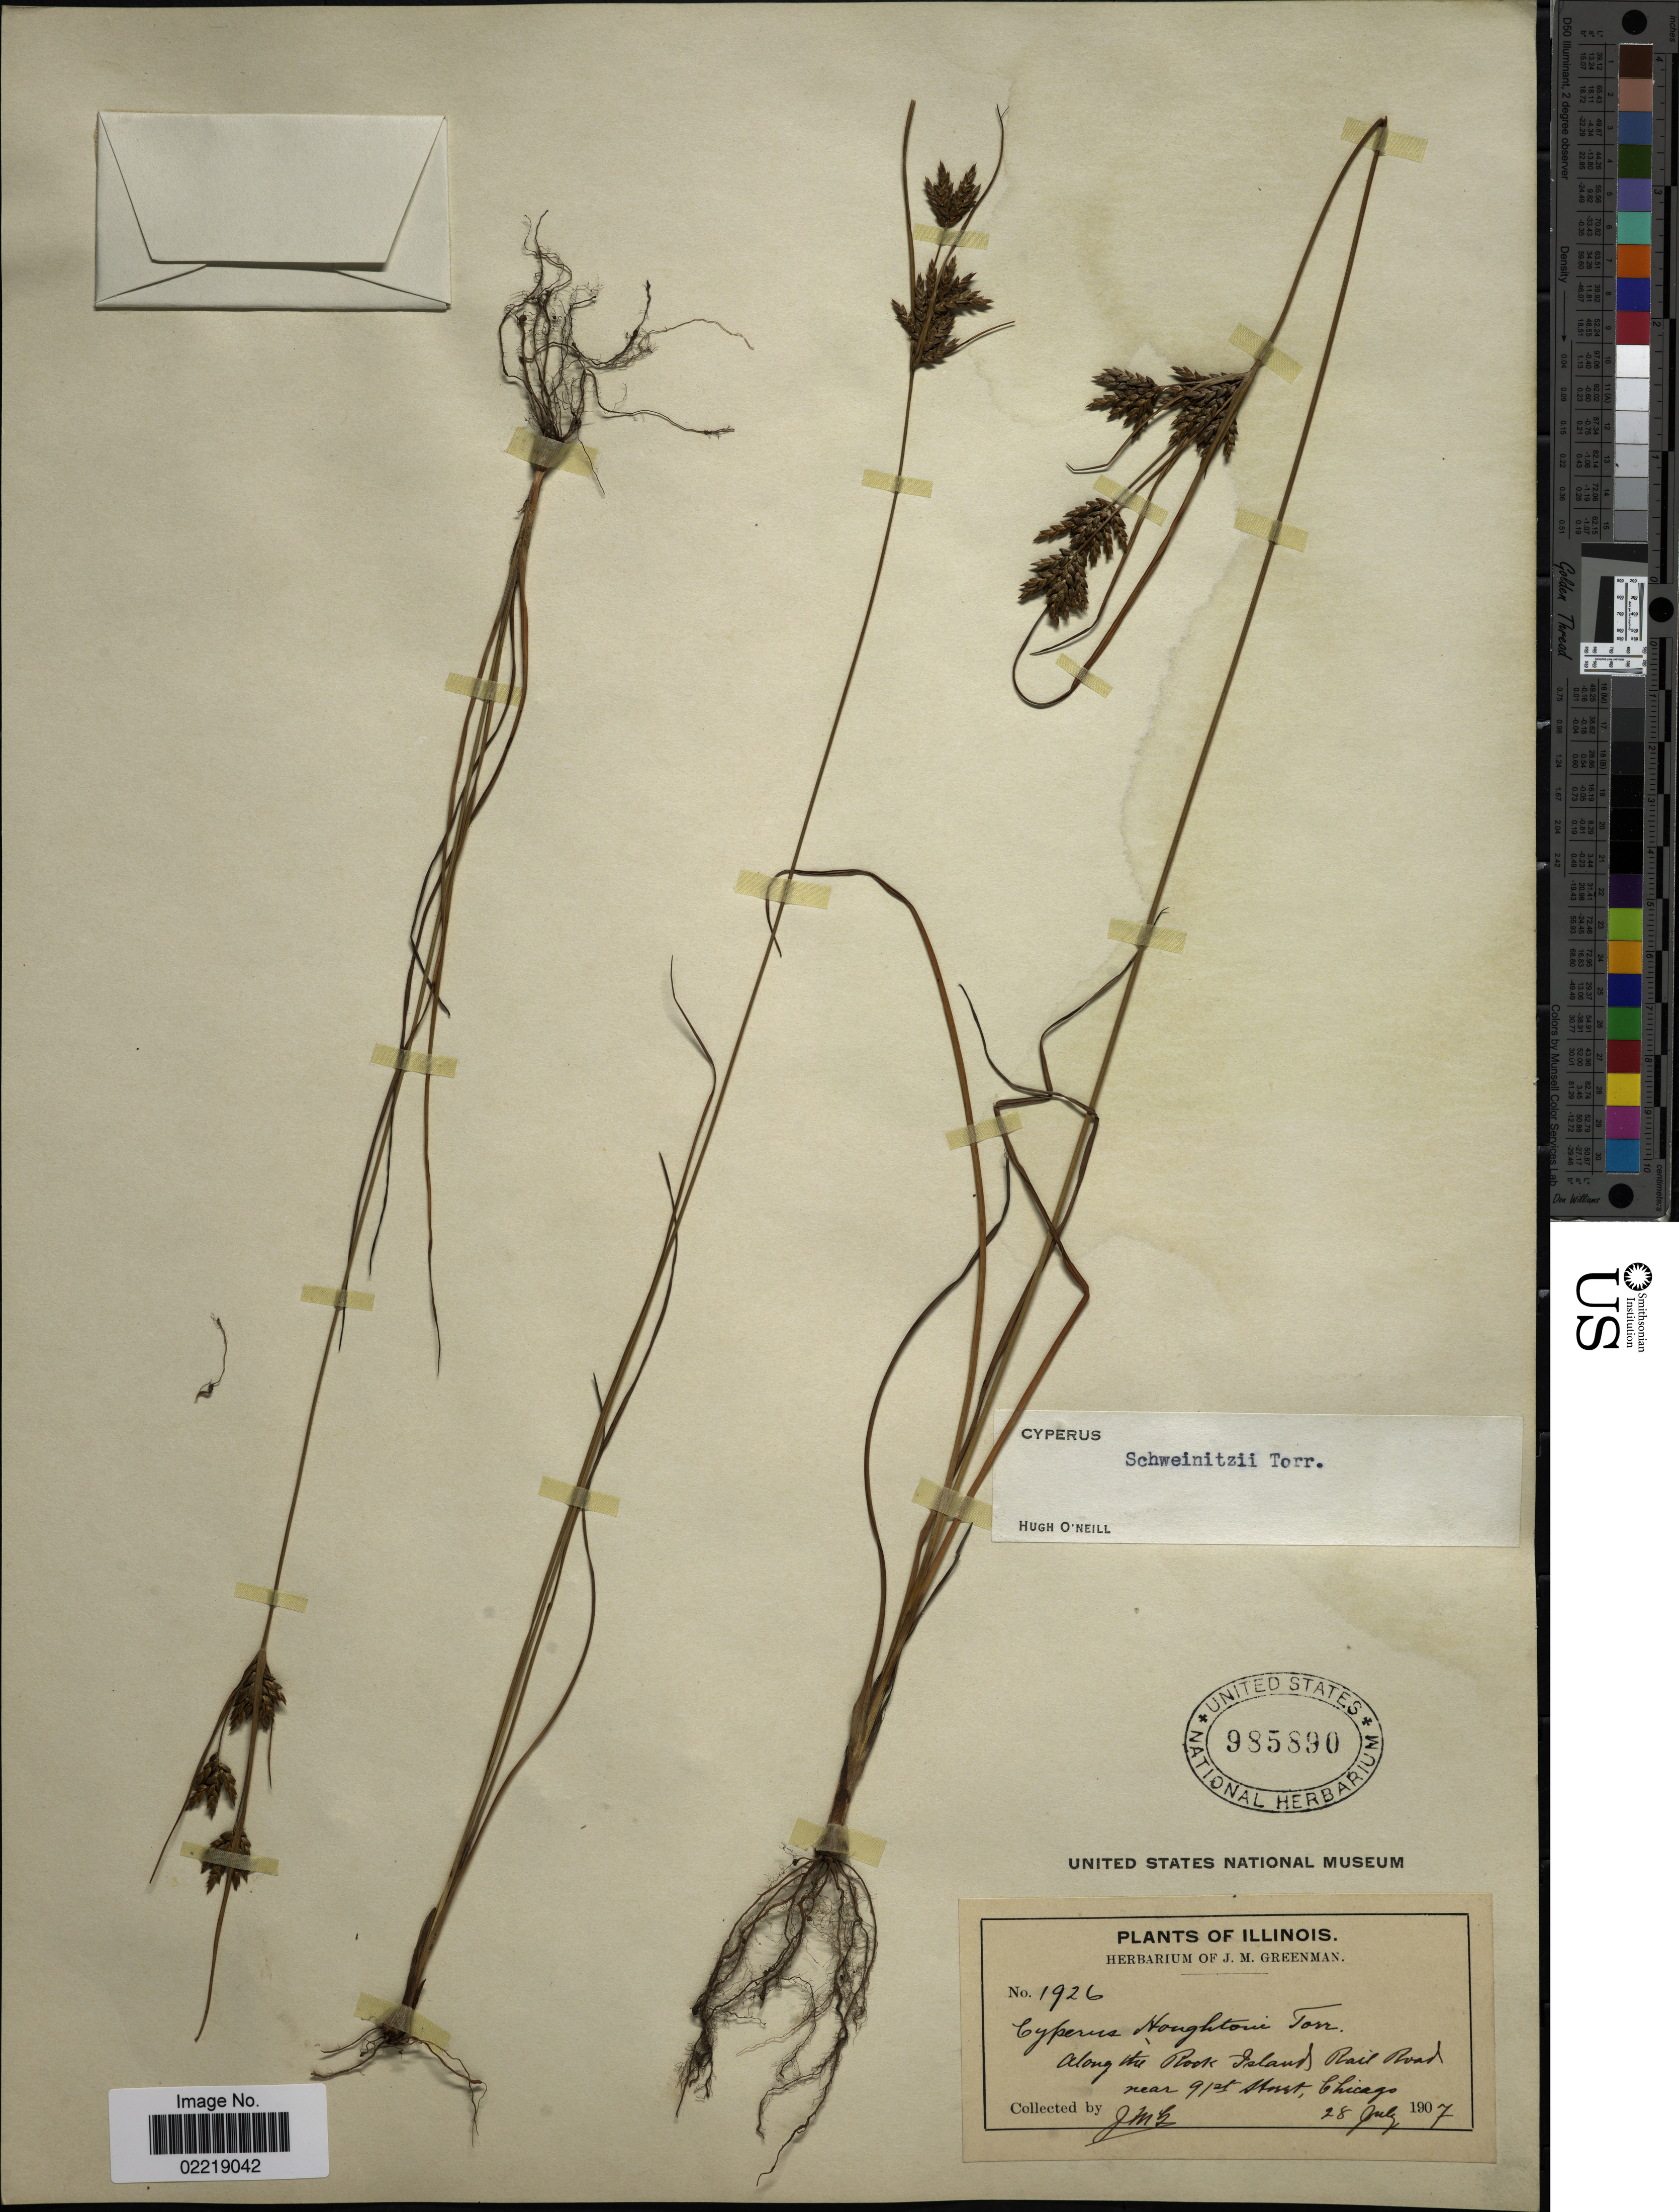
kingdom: Plantae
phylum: Tracheophyta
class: Liliopsida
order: Poales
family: Cyperaceae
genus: Cyperus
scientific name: Cyperus schweinitzii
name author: Torr.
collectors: J. M. Greenman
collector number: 1926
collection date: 1907-08-28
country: United States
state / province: Illinois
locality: Along the Rock Island Rail Road, near 91st Street, Chicago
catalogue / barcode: US 985890